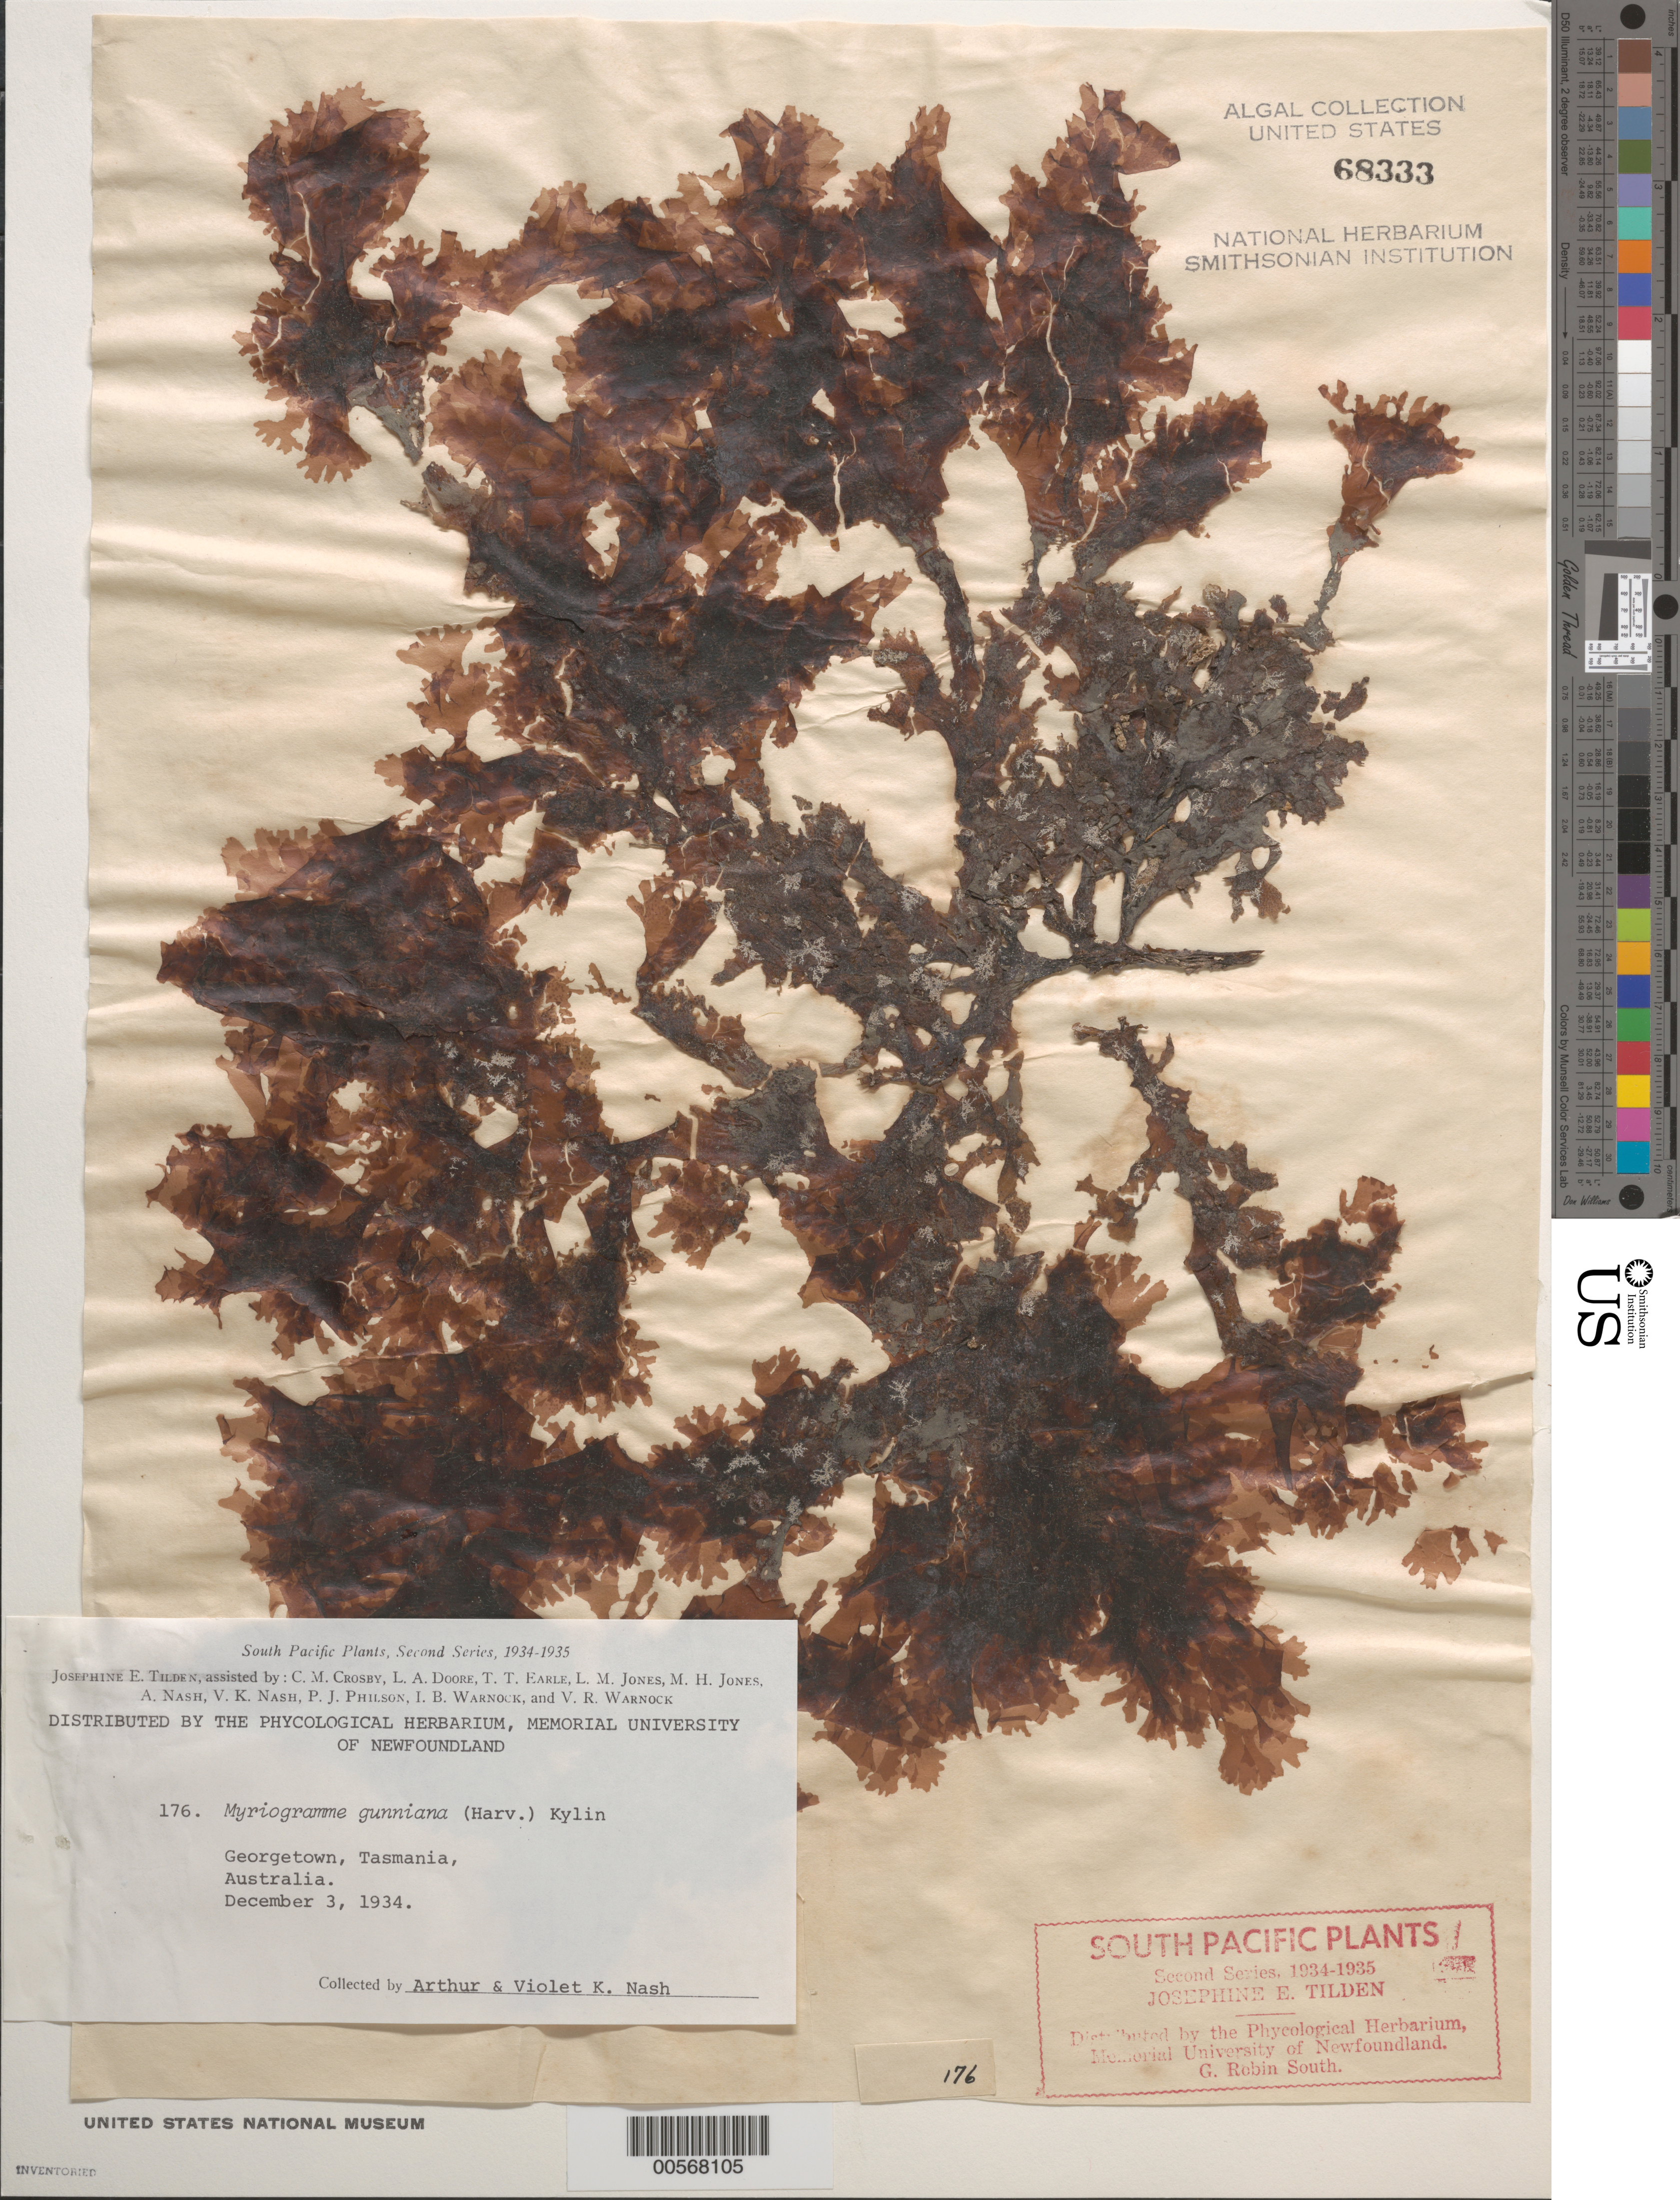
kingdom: Plantae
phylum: Rhodophyta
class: Florideophyceae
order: Ceramiales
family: Delesseriaceae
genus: Myriogramme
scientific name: Myriogramme gunniana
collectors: A. Nash & V. K. Nash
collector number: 176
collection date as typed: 03 Dec 1934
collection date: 1934-12-03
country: Australia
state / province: Tasmania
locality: George Town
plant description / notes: Tilden, South Pacific Plants, Second Series, 1934-1935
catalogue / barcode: US 68333